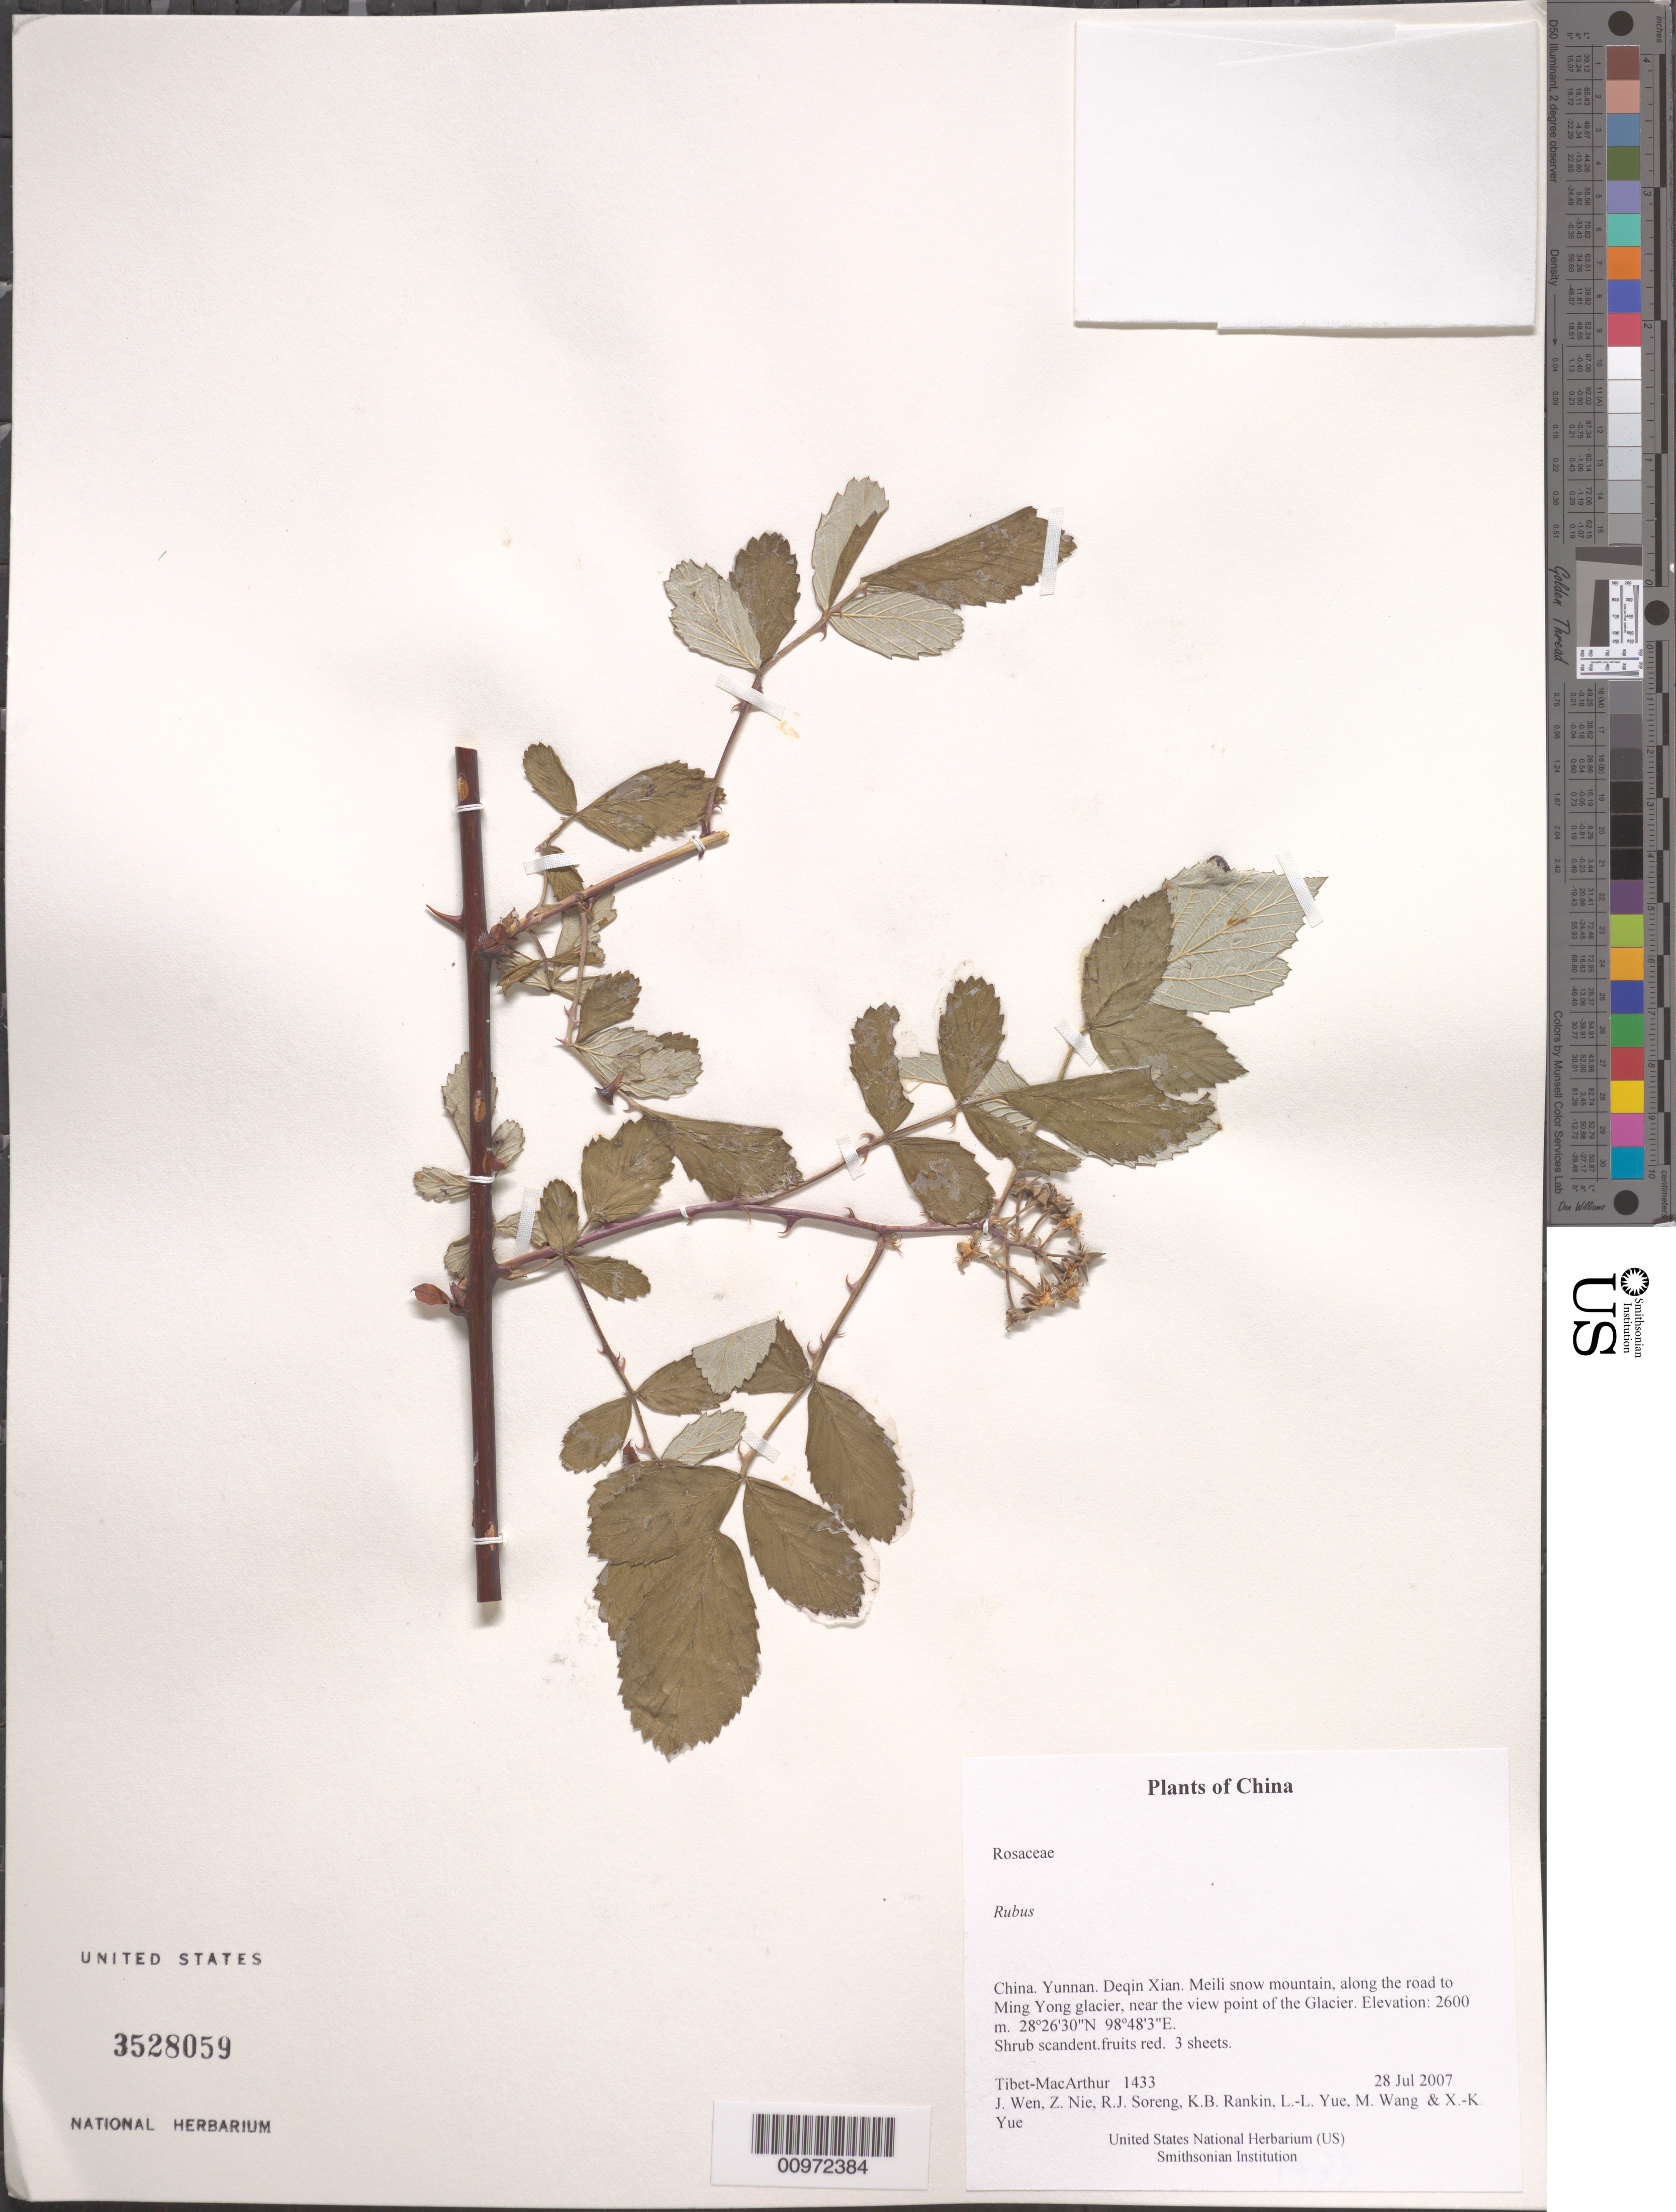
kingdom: Plantae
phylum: Tracheophyta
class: Magnoliopsida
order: Rosales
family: Rosaceae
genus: Rubus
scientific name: Rubus sp.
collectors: Tibet-MacArthur, J. Wen, Z. Nie, R. J. Soreng, K. Rankin, L. Yue, M. Wang & X. Yue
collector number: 1433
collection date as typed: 28 Jul 2007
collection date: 2007-07-28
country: China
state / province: Yunnan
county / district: Deqin Xian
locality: Meili snow mountain, along the road to Ming Yong glacier, near the view point of the Glacier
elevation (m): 2600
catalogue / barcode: US 3528059